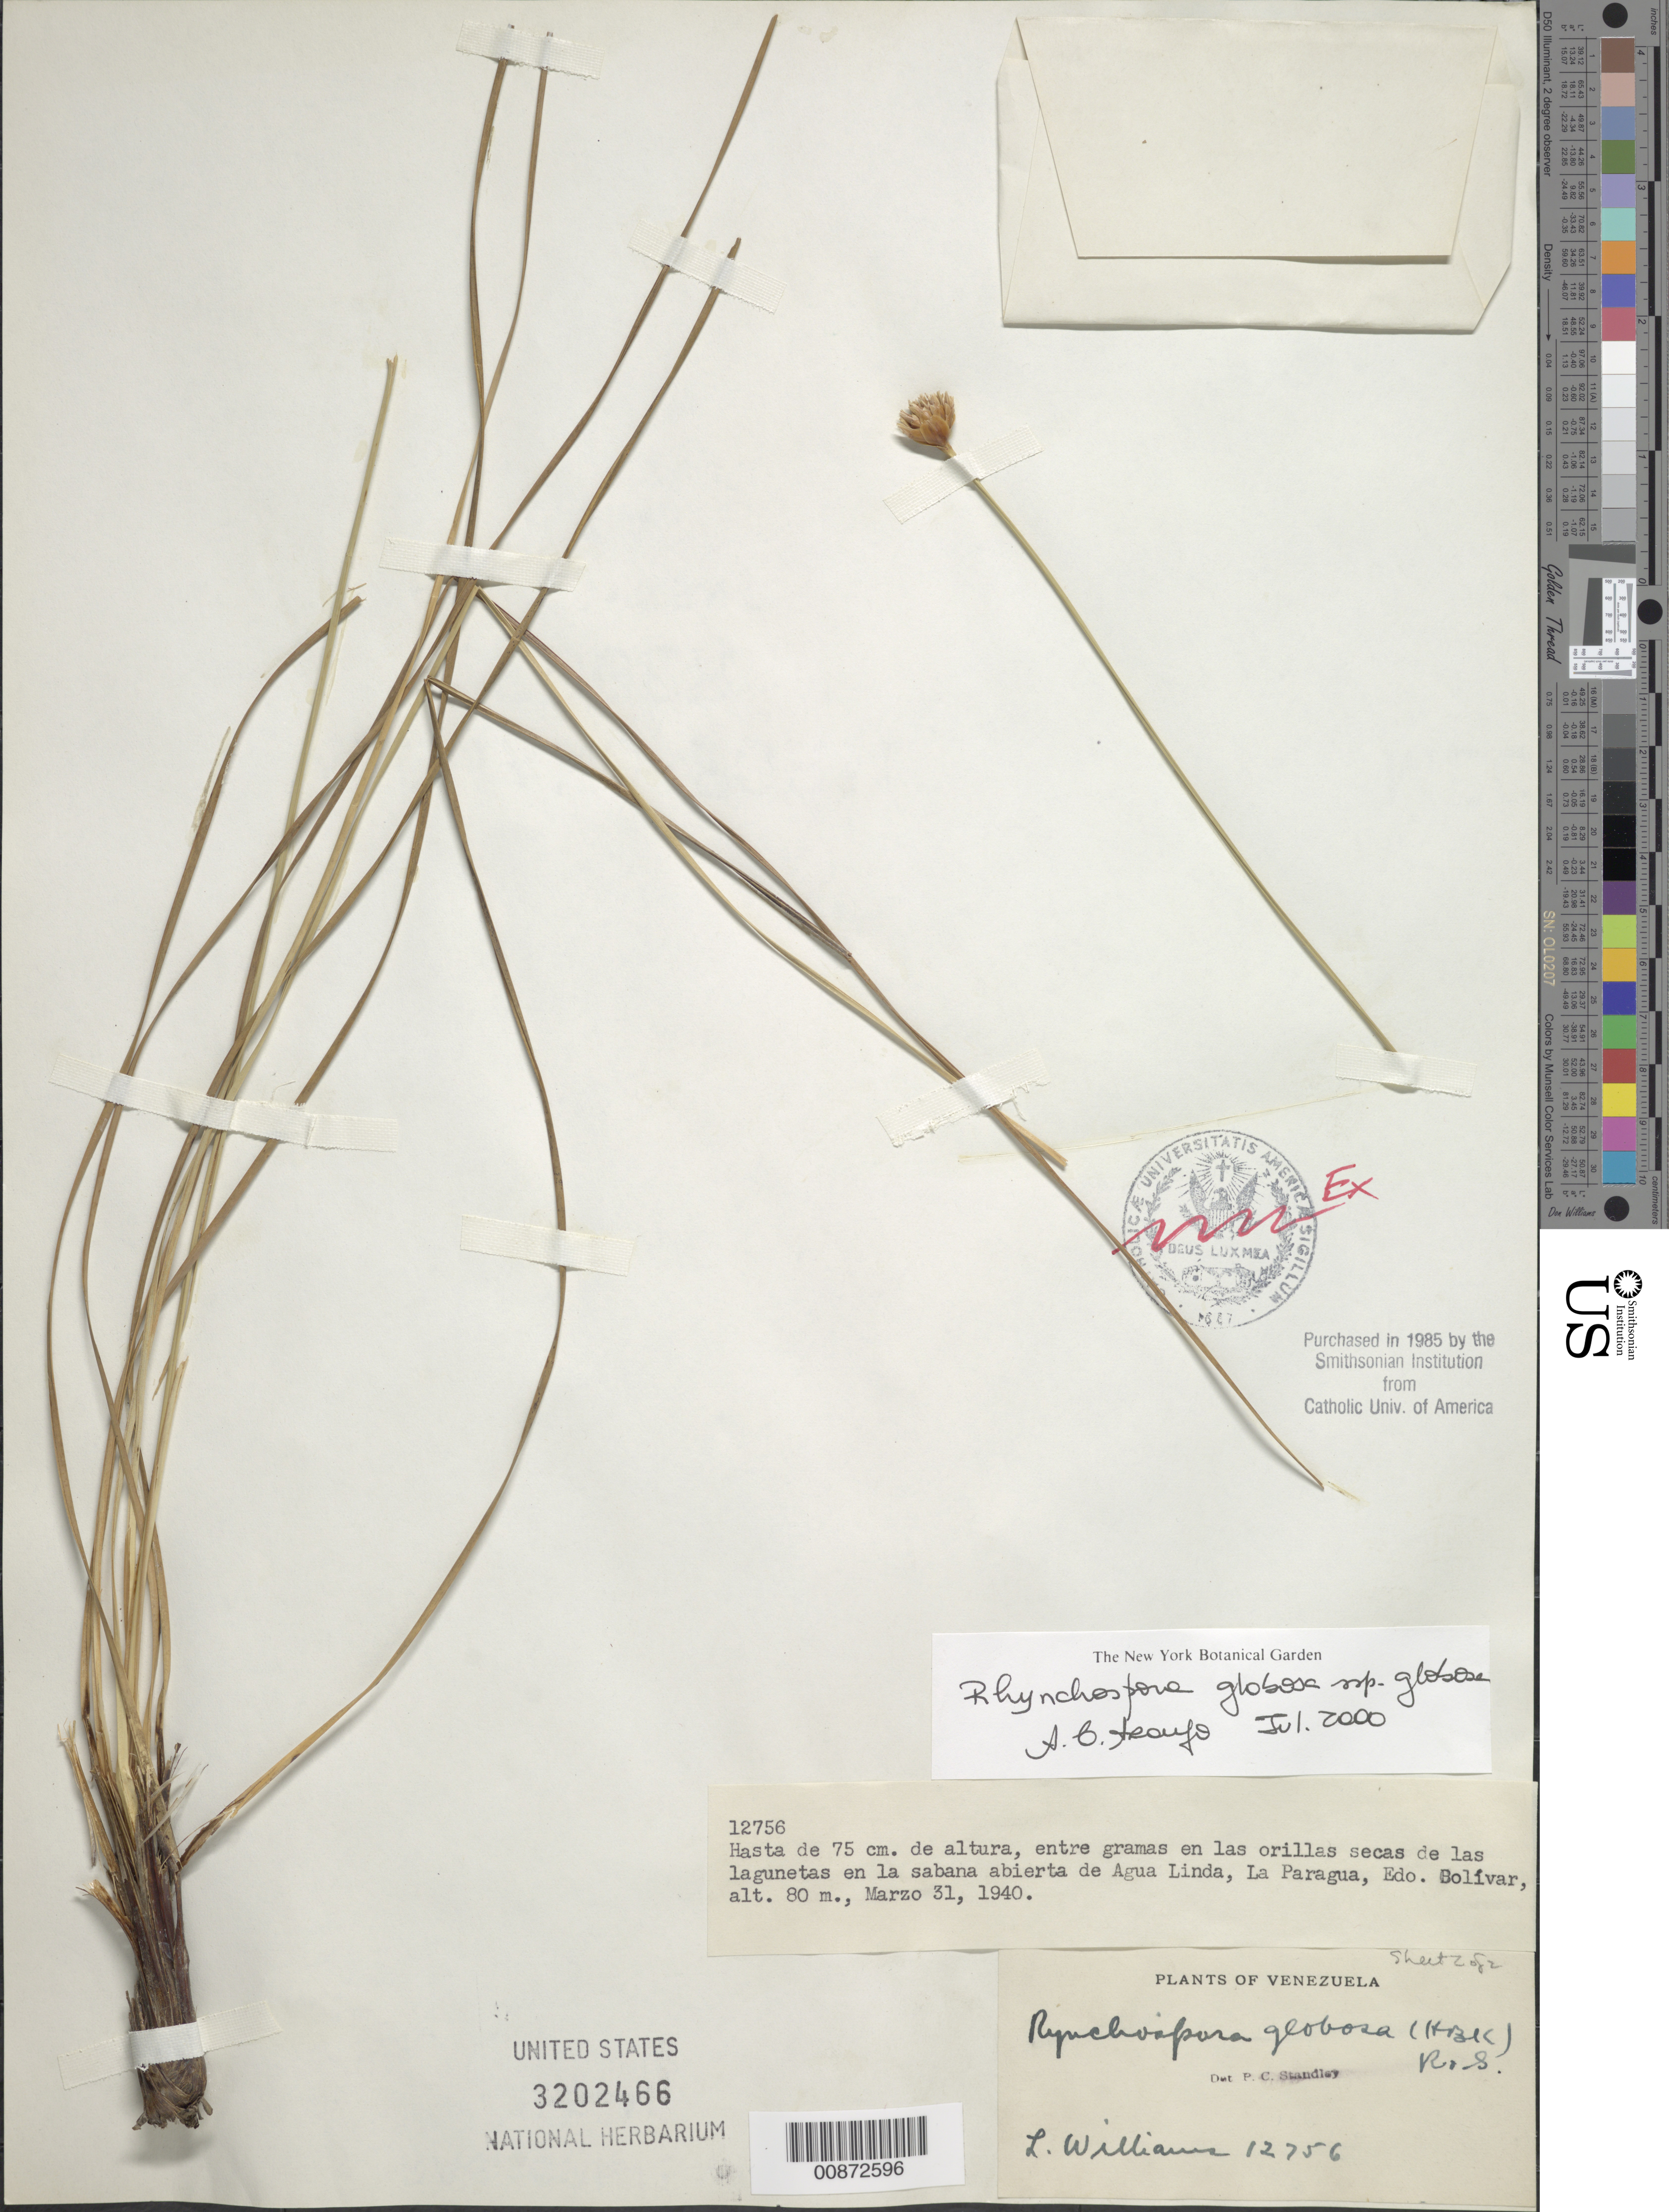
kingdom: Plantae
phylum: Tracheophyta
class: Liliopsida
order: Poales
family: Cyperaceae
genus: Rhynchospora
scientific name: Rhynchospora globosa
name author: (Kunth) Roem. & Schult.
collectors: L. Williams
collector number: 12756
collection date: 1940-03-31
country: Venezuela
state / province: Bolivar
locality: Entre gramas en las orillas secas de las lagunetas en la sabana abierta de Agua Linda, La Paragua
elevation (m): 80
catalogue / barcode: US 3202466